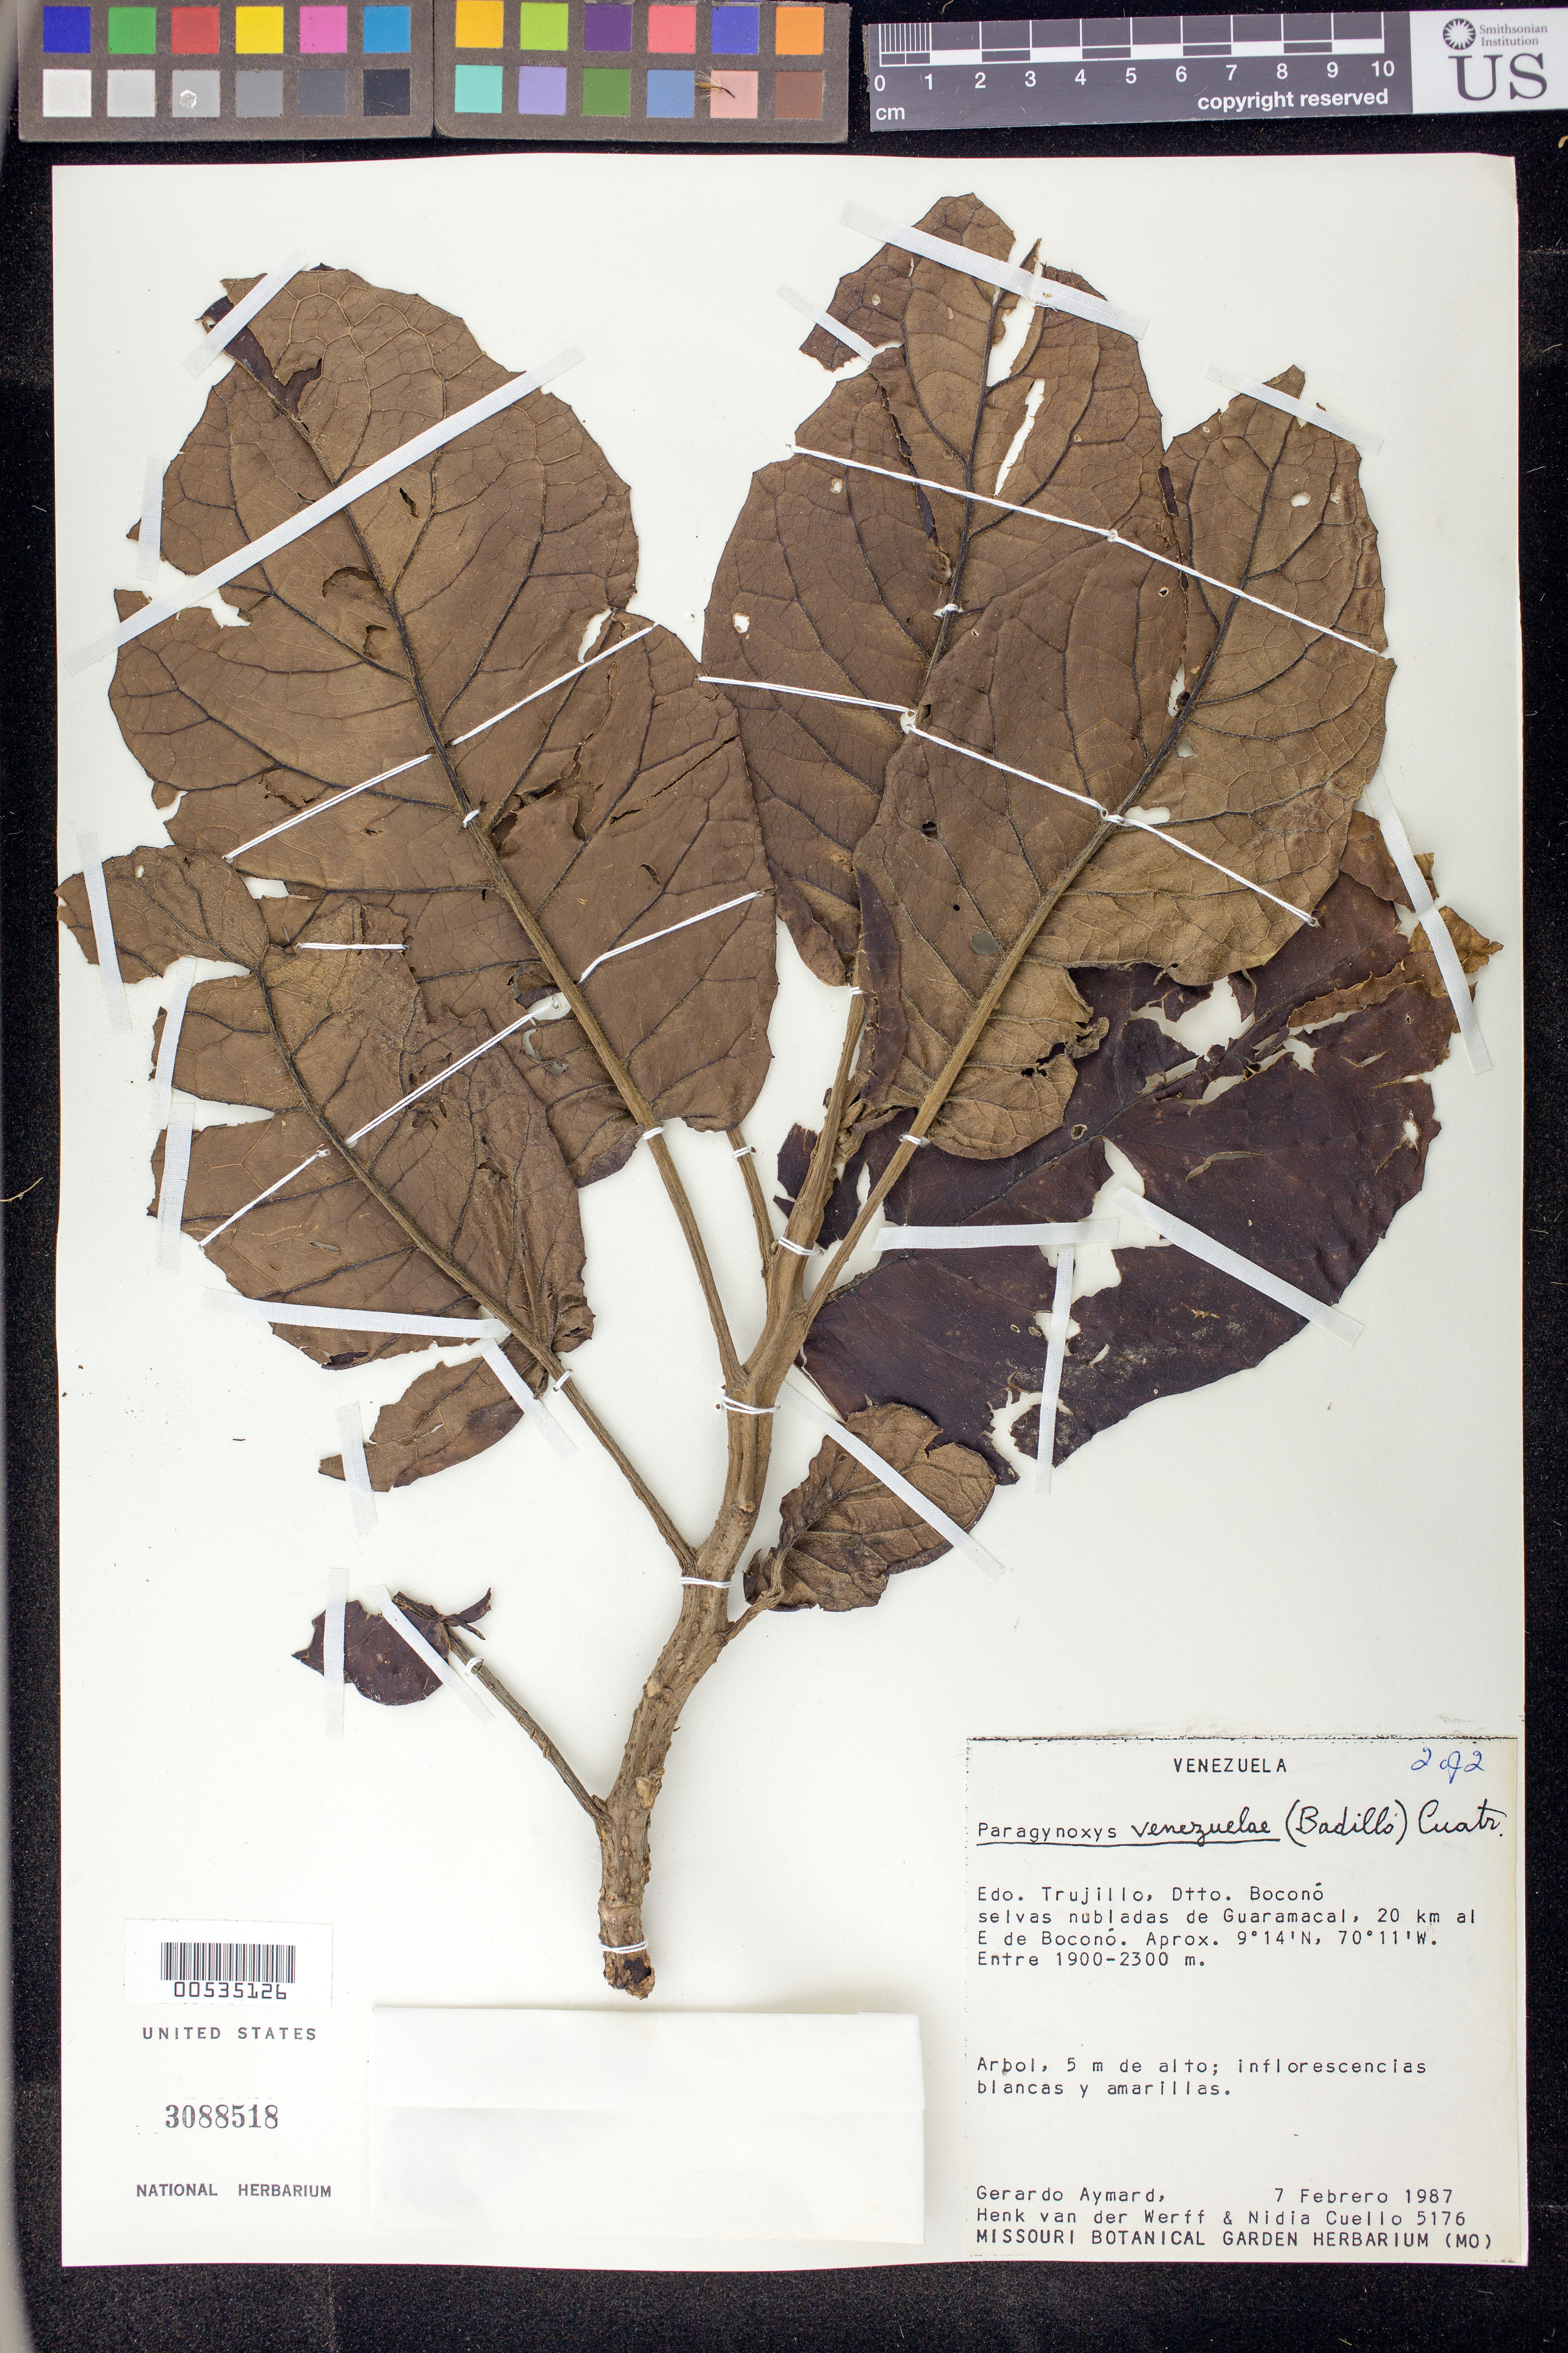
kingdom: Plantae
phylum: Tracheophyta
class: Magnoliopsida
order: Asterales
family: Asteraceae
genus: Paragynoxys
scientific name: Paragynoxys venezuelae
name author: (V.M. Badillo) Cuatrec.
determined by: Cuatrecasas, J.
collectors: G. A. Aymard, H. van der Werff & N. L. Cuello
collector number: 5176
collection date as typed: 07 Feb 1987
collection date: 1987-02-07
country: Venezuela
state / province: Trujillo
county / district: Boconó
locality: Guaramacal. 20 km E Boconó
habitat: Selvas nubladas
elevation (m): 1900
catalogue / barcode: US 3088518